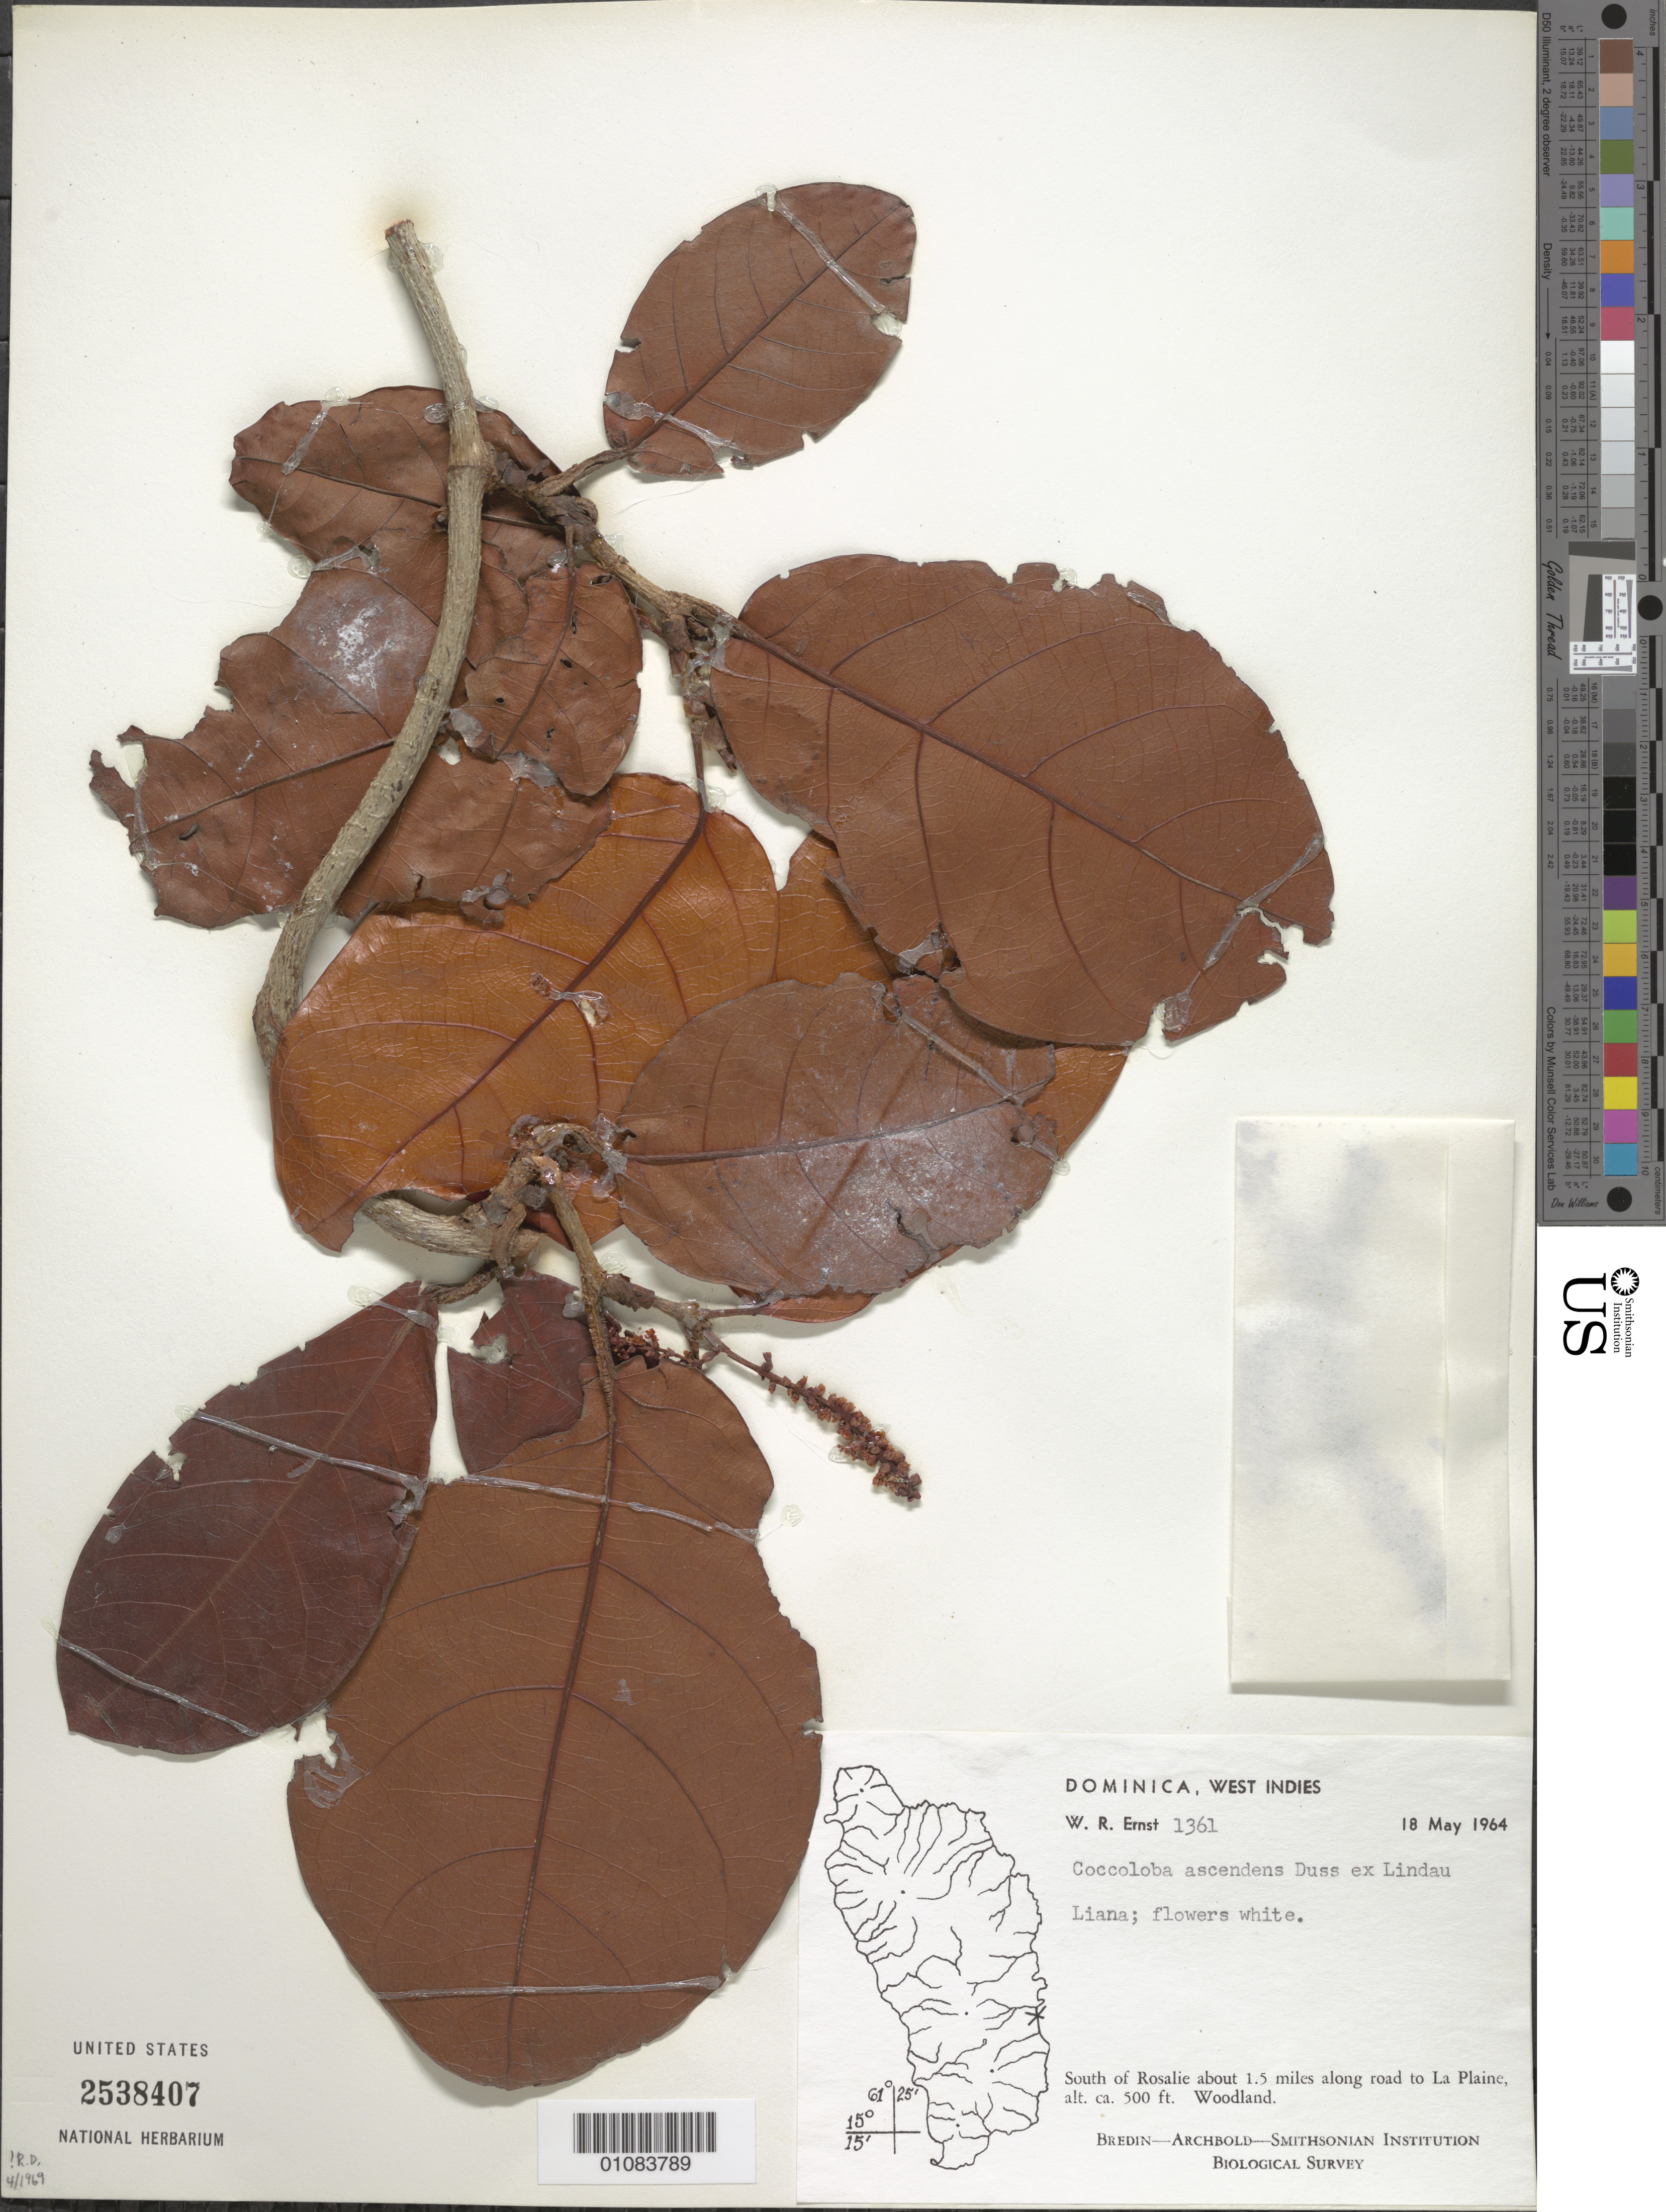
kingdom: Plantae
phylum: Tracheophyta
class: Magnoliopsida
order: Caryophyllales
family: Polygonaceae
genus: Coccoloba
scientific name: Coccoloba ascendens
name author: Duss ex Lindau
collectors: W. R. Ernst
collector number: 1361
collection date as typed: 18 May 1964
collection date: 1964-05-18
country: Dominica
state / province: St. David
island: Dominica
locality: South of Rosalie about 1.5 miles along road to La Plaine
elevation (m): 152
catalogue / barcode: US 2538407